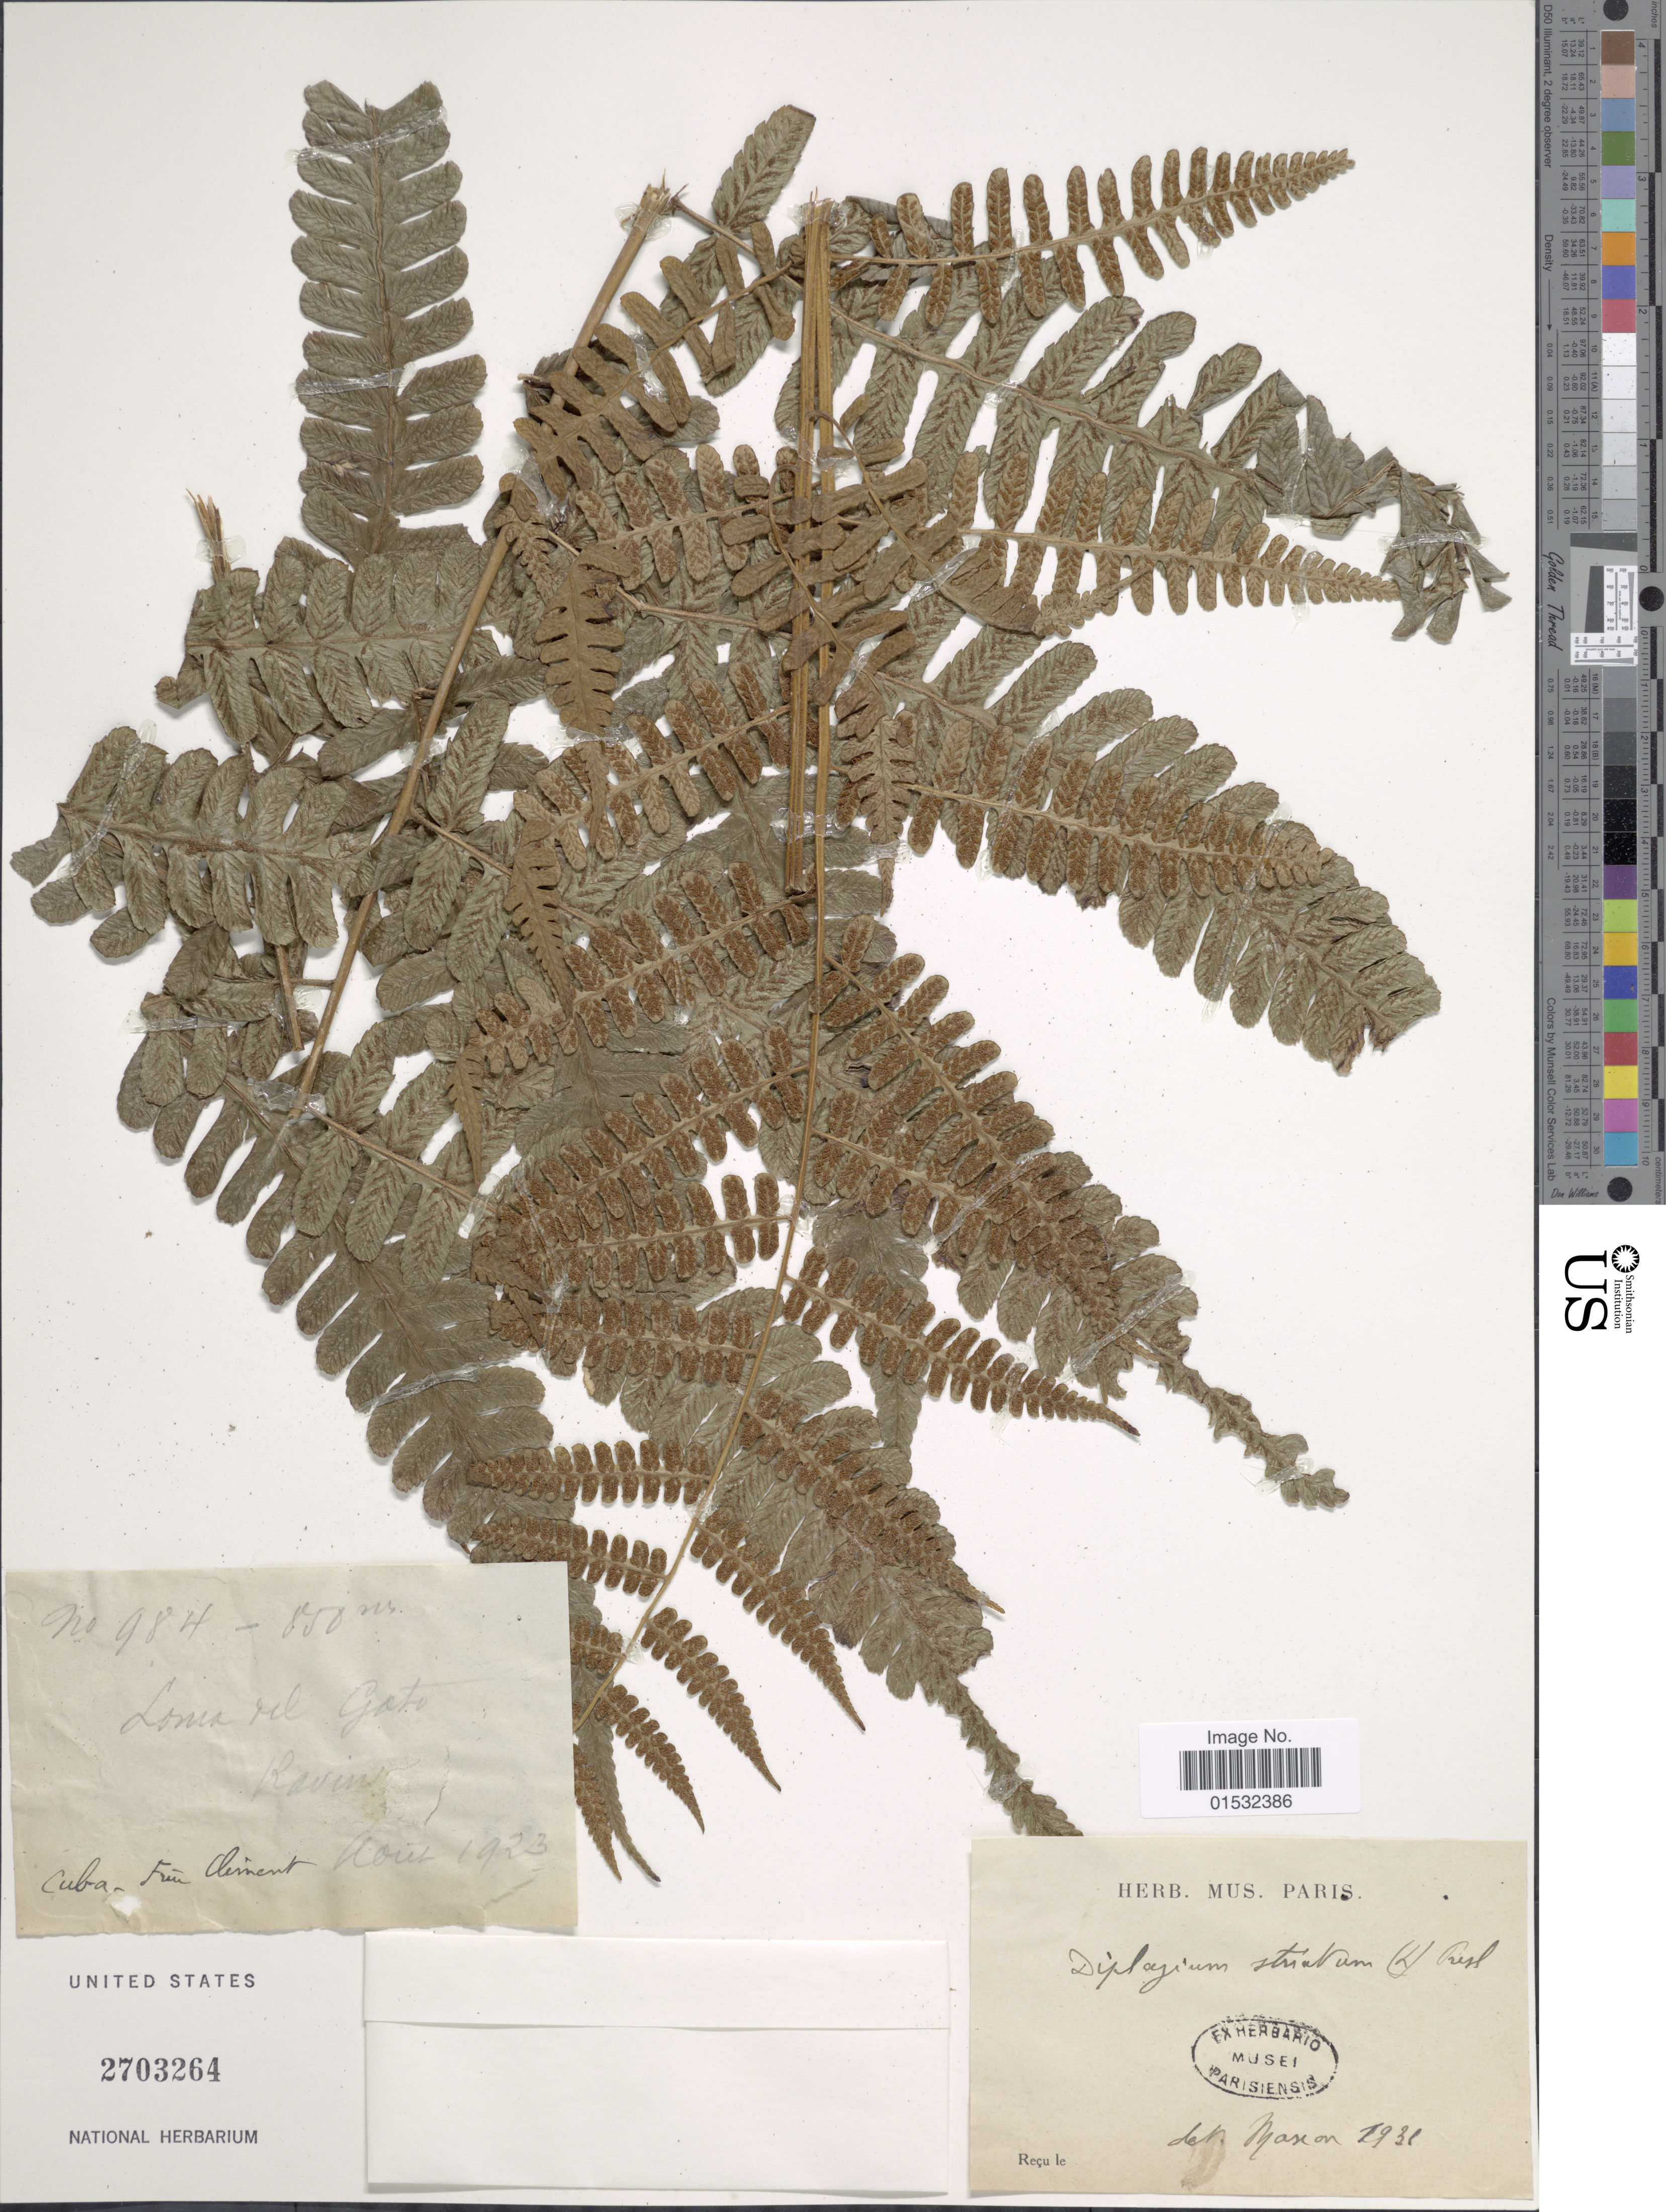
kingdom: Plantae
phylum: Tracheophyta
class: Polypodiopsida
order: Polypodiales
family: Athyriaceae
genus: Diplazium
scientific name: Diplazium striatum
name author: (L.) C. Presl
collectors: B. Clement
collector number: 984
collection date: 1923-08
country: Cuba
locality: Loma del Gato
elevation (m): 850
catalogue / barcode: US 2703264